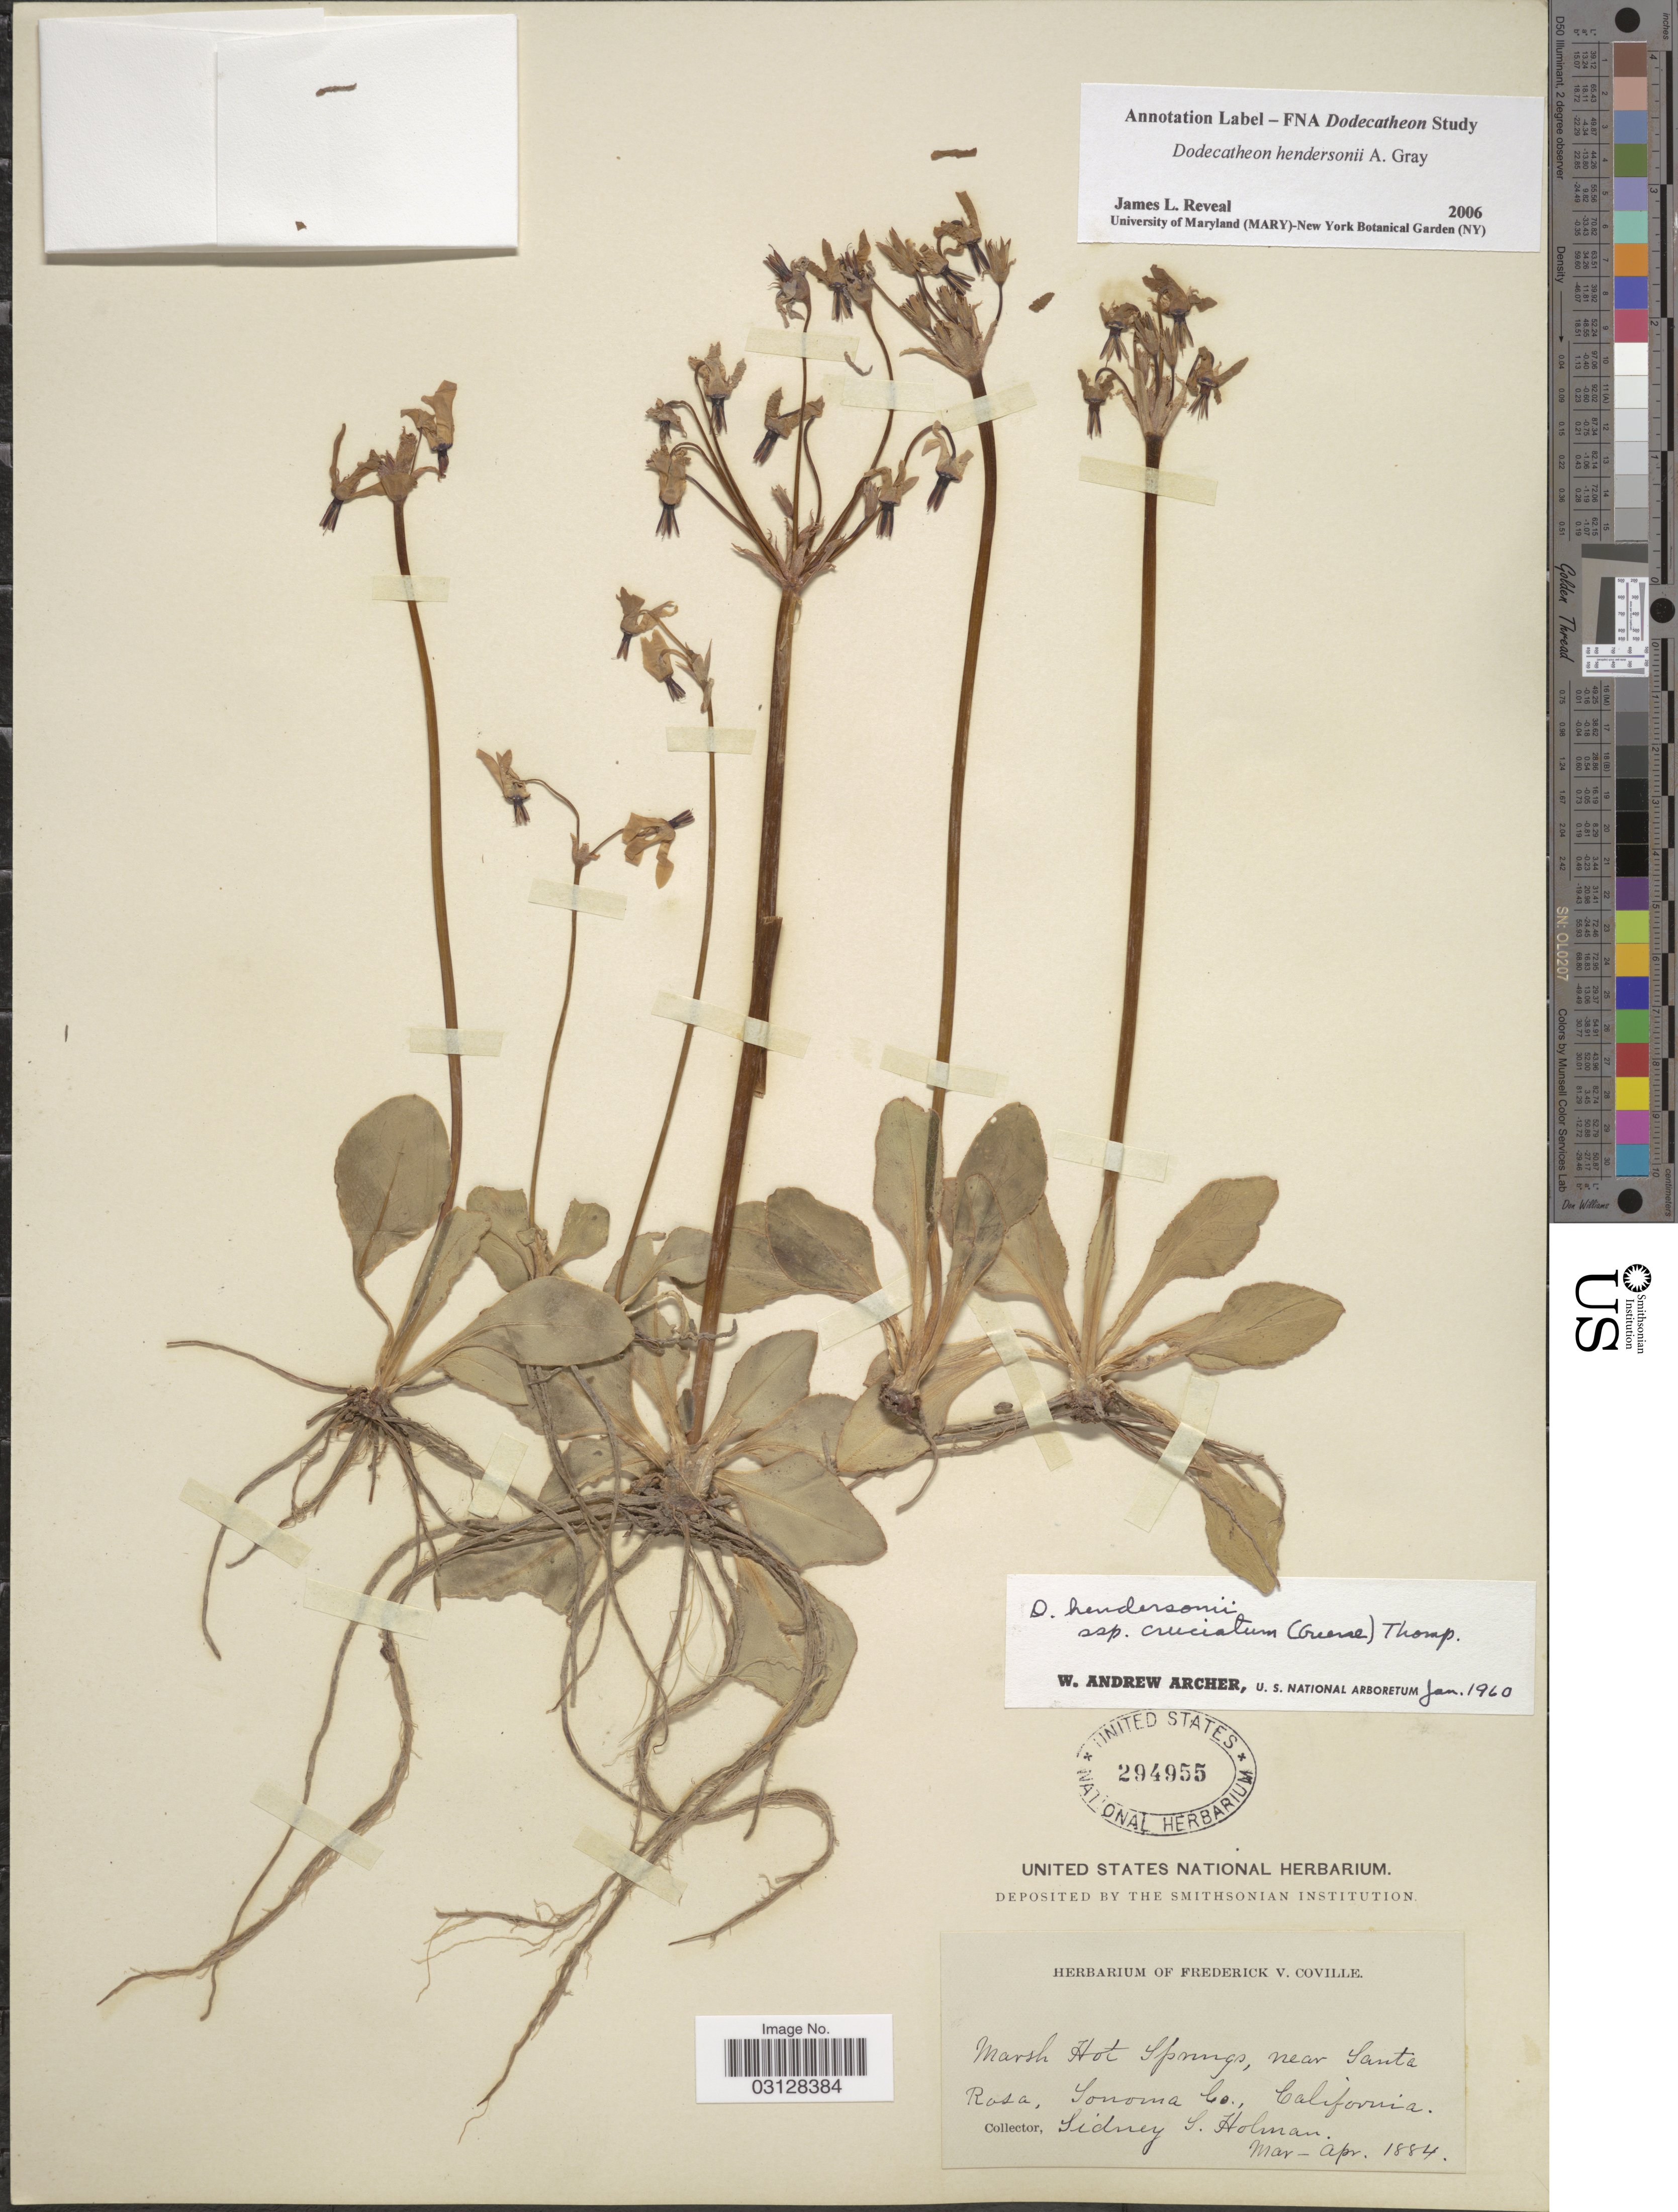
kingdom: Plantae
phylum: Tracheophyta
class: Magnoliopsida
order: Ericales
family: Primulaceae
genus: Dodecatheon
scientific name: Dodecatheon hendersonii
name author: A. Gray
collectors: S. Holman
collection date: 1884-03/1884-04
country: United States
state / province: California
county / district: Sonoma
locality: Marsh Hot Springs, near Santa Rosa, Sonoma Co.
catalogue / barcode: US 294955